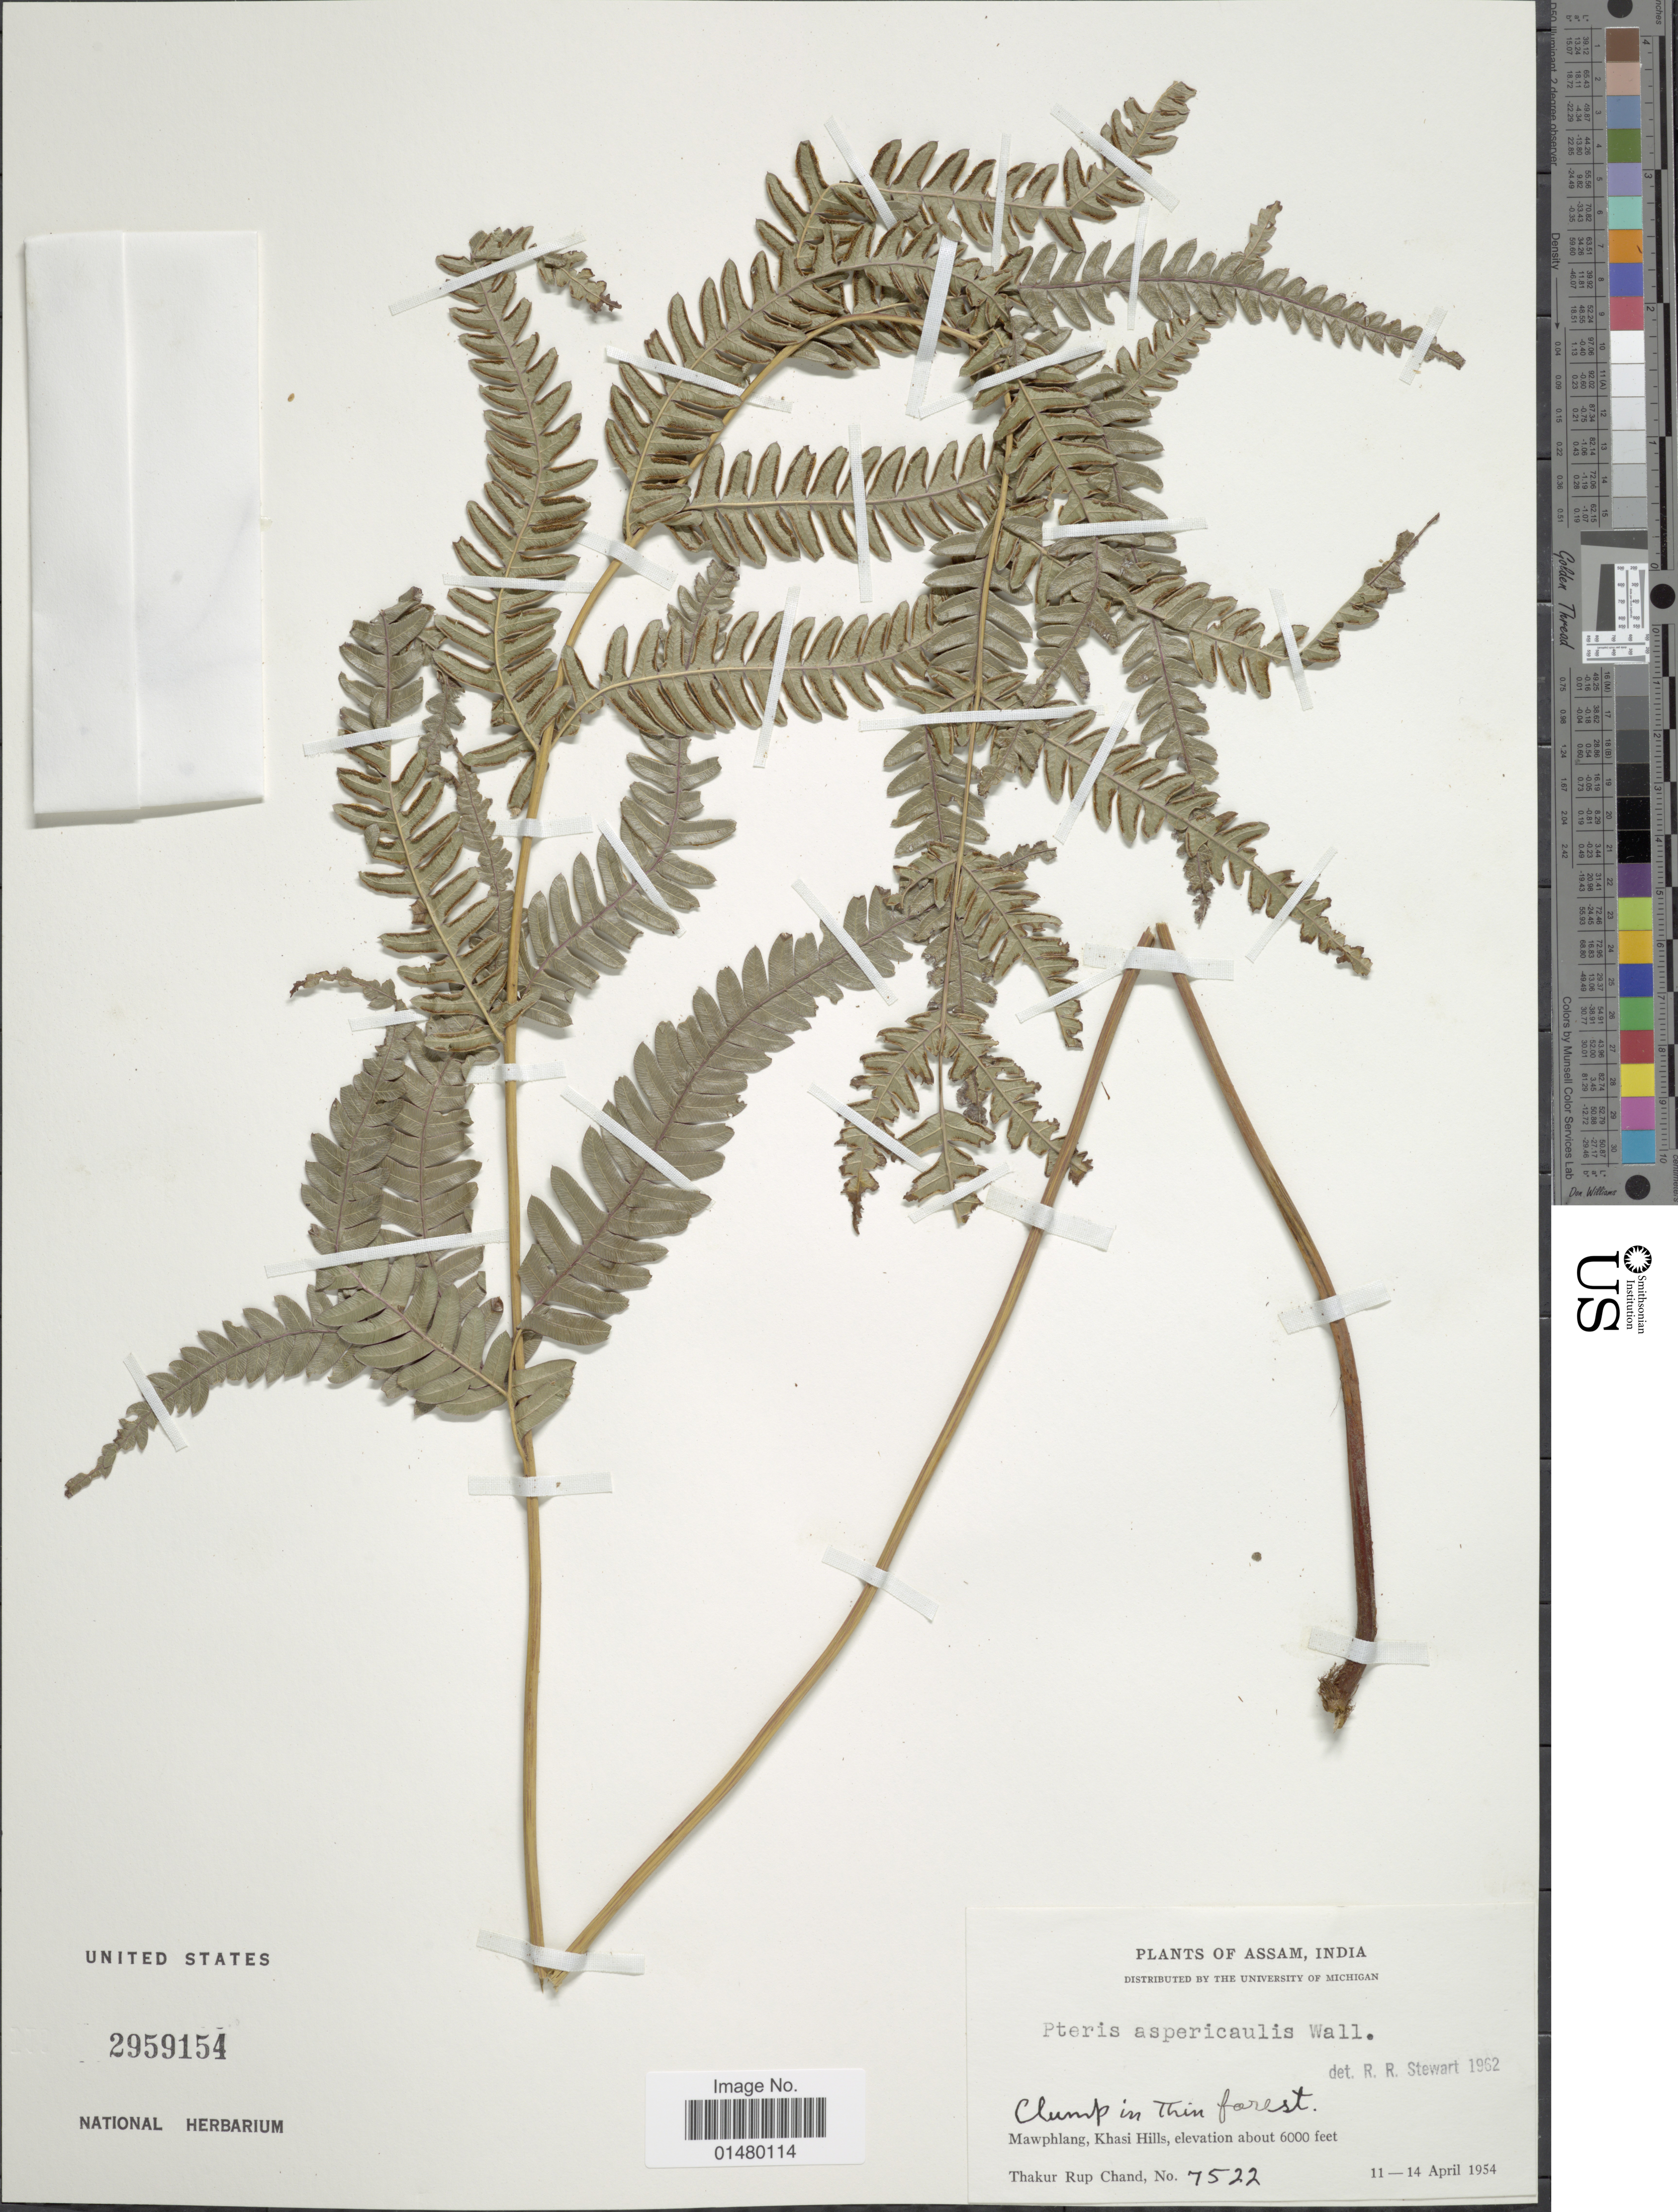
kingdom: Plantae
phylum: Tracheophyta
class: Polypodiopsida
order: Polypodiales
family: Pteridaceae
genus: Pteris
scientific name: Pteris aspericaulis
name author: Wall. ex Hieron.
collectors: T. R. Chand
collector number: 7522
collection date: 1954-04-11/1954-04-14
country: India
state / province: Meghalaya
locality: Mawphlang, Khasi Hills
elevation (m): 1829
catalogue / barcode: US 2959154